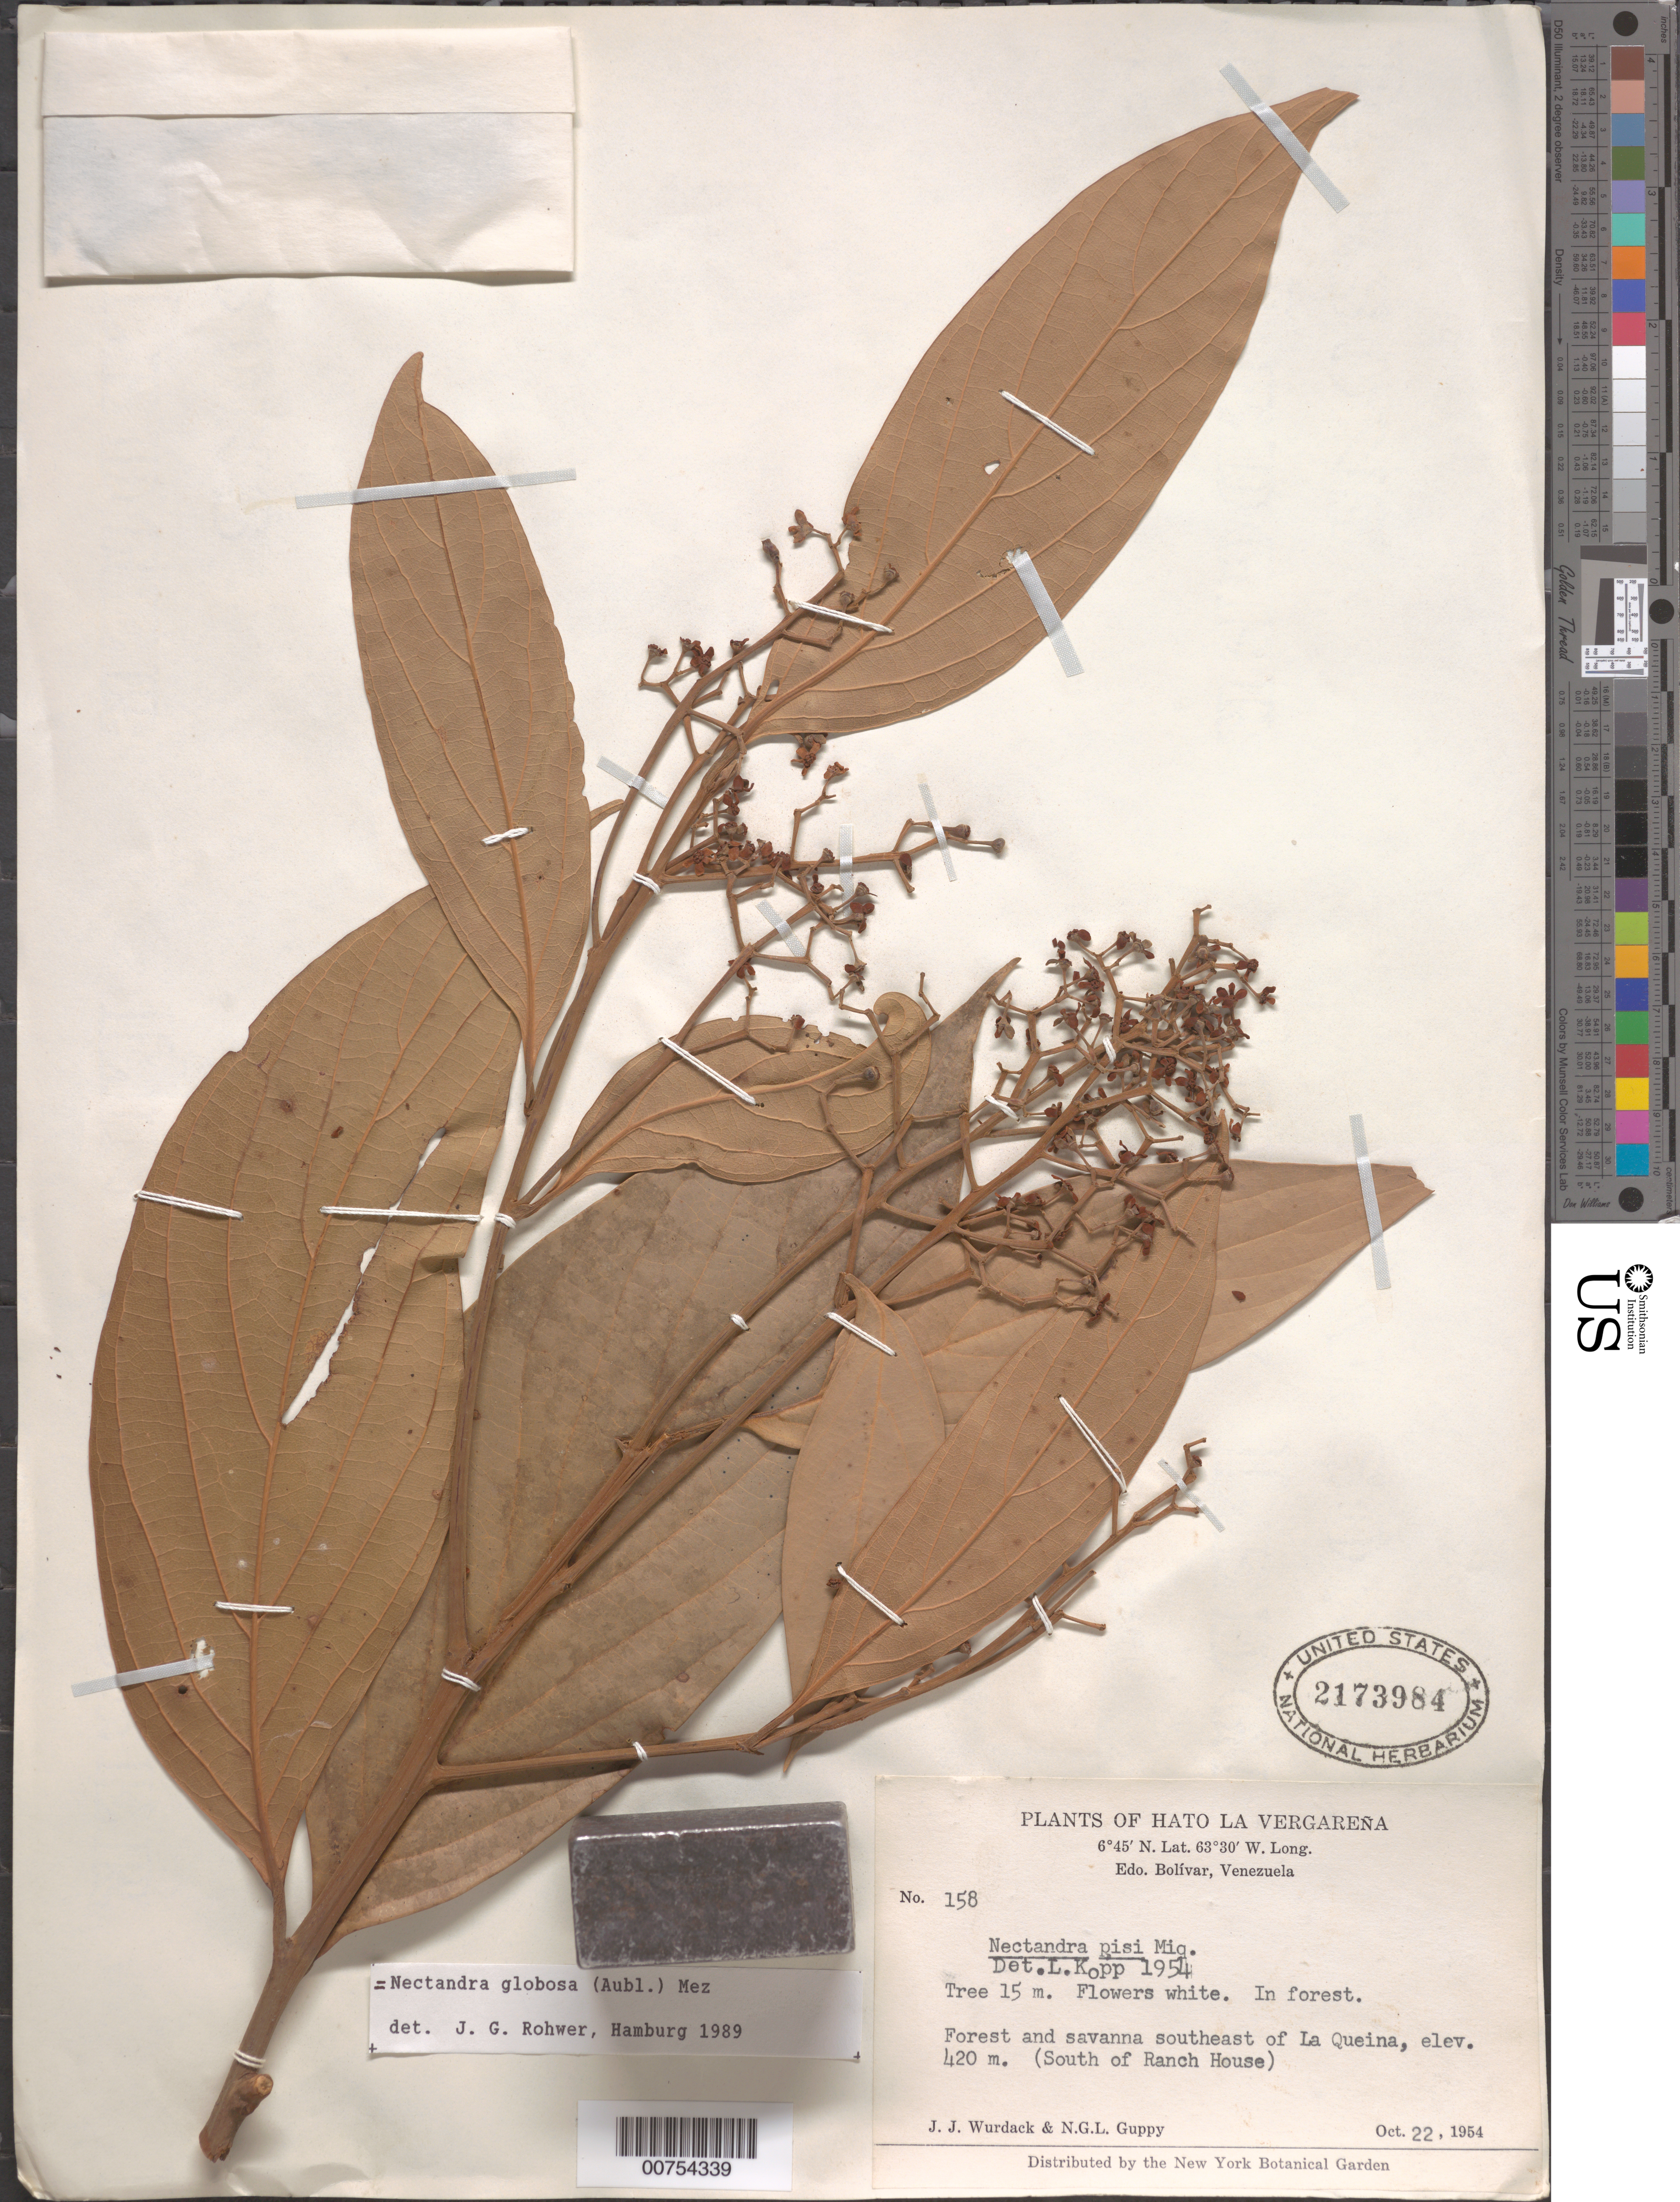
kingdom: Plantae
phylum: Tracheophyta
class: Magnoliopsida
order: Laurales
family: Lauraceae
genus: Nectandra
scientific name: Nectandra globosa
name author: (Aubl.) Mez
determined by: Rohwer, J. G.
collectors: J. J. Wurdack & N. Guppy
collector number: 158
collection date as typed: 22-Oct-54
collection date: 1954-10-22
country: Venezuela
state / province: Bolívar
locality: Hato La Vergareña, SE of La Queina, south of Ranch House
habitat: Forest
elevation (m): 420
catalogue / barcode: US 2173984